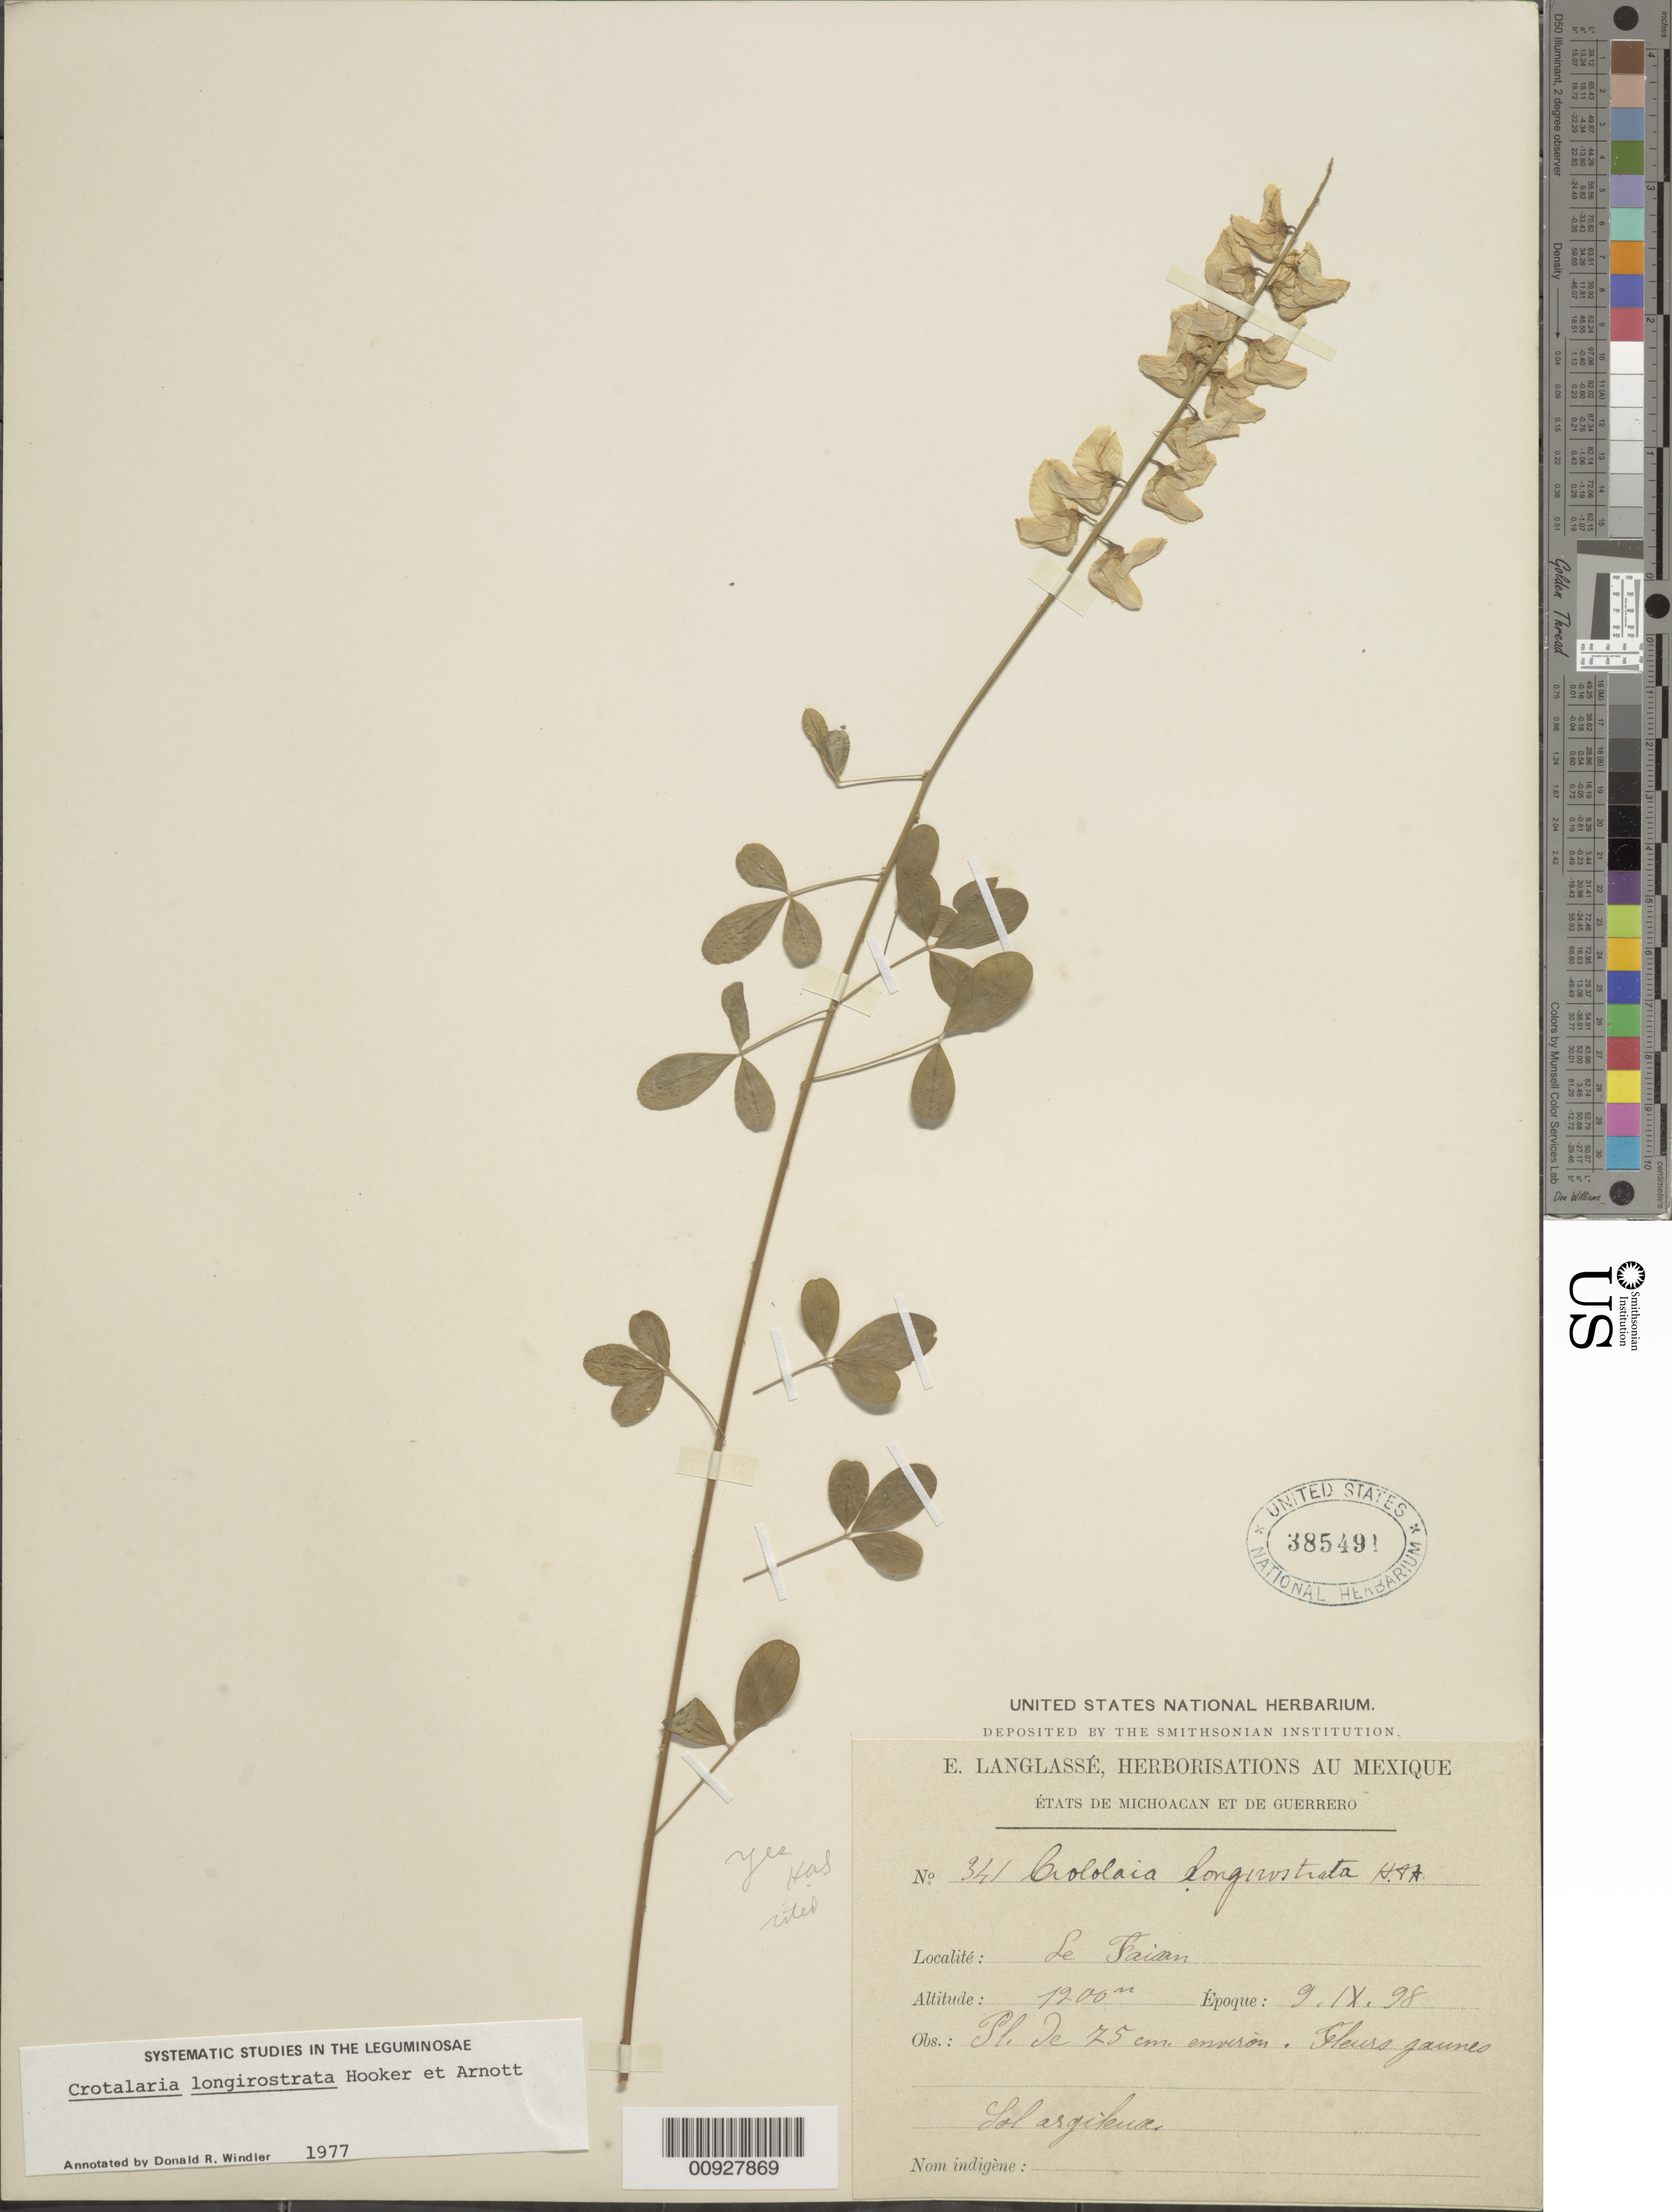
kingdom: Plantae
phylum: Tracheophyta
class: Magnoliopsida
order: Fabales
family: Fabaceae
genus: Crotalaria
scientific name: Crotalaria longirostrata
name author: Hook. & Arn.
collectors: E. Langlassé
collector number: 341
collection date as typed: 09 Sep 1898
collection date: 1898-09-09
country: Mexico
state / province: Guerrero / Michoacán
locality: Le Faisan. États de Michoacán et de Guerrero.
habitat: Sol argileux.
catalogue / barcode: US 385491